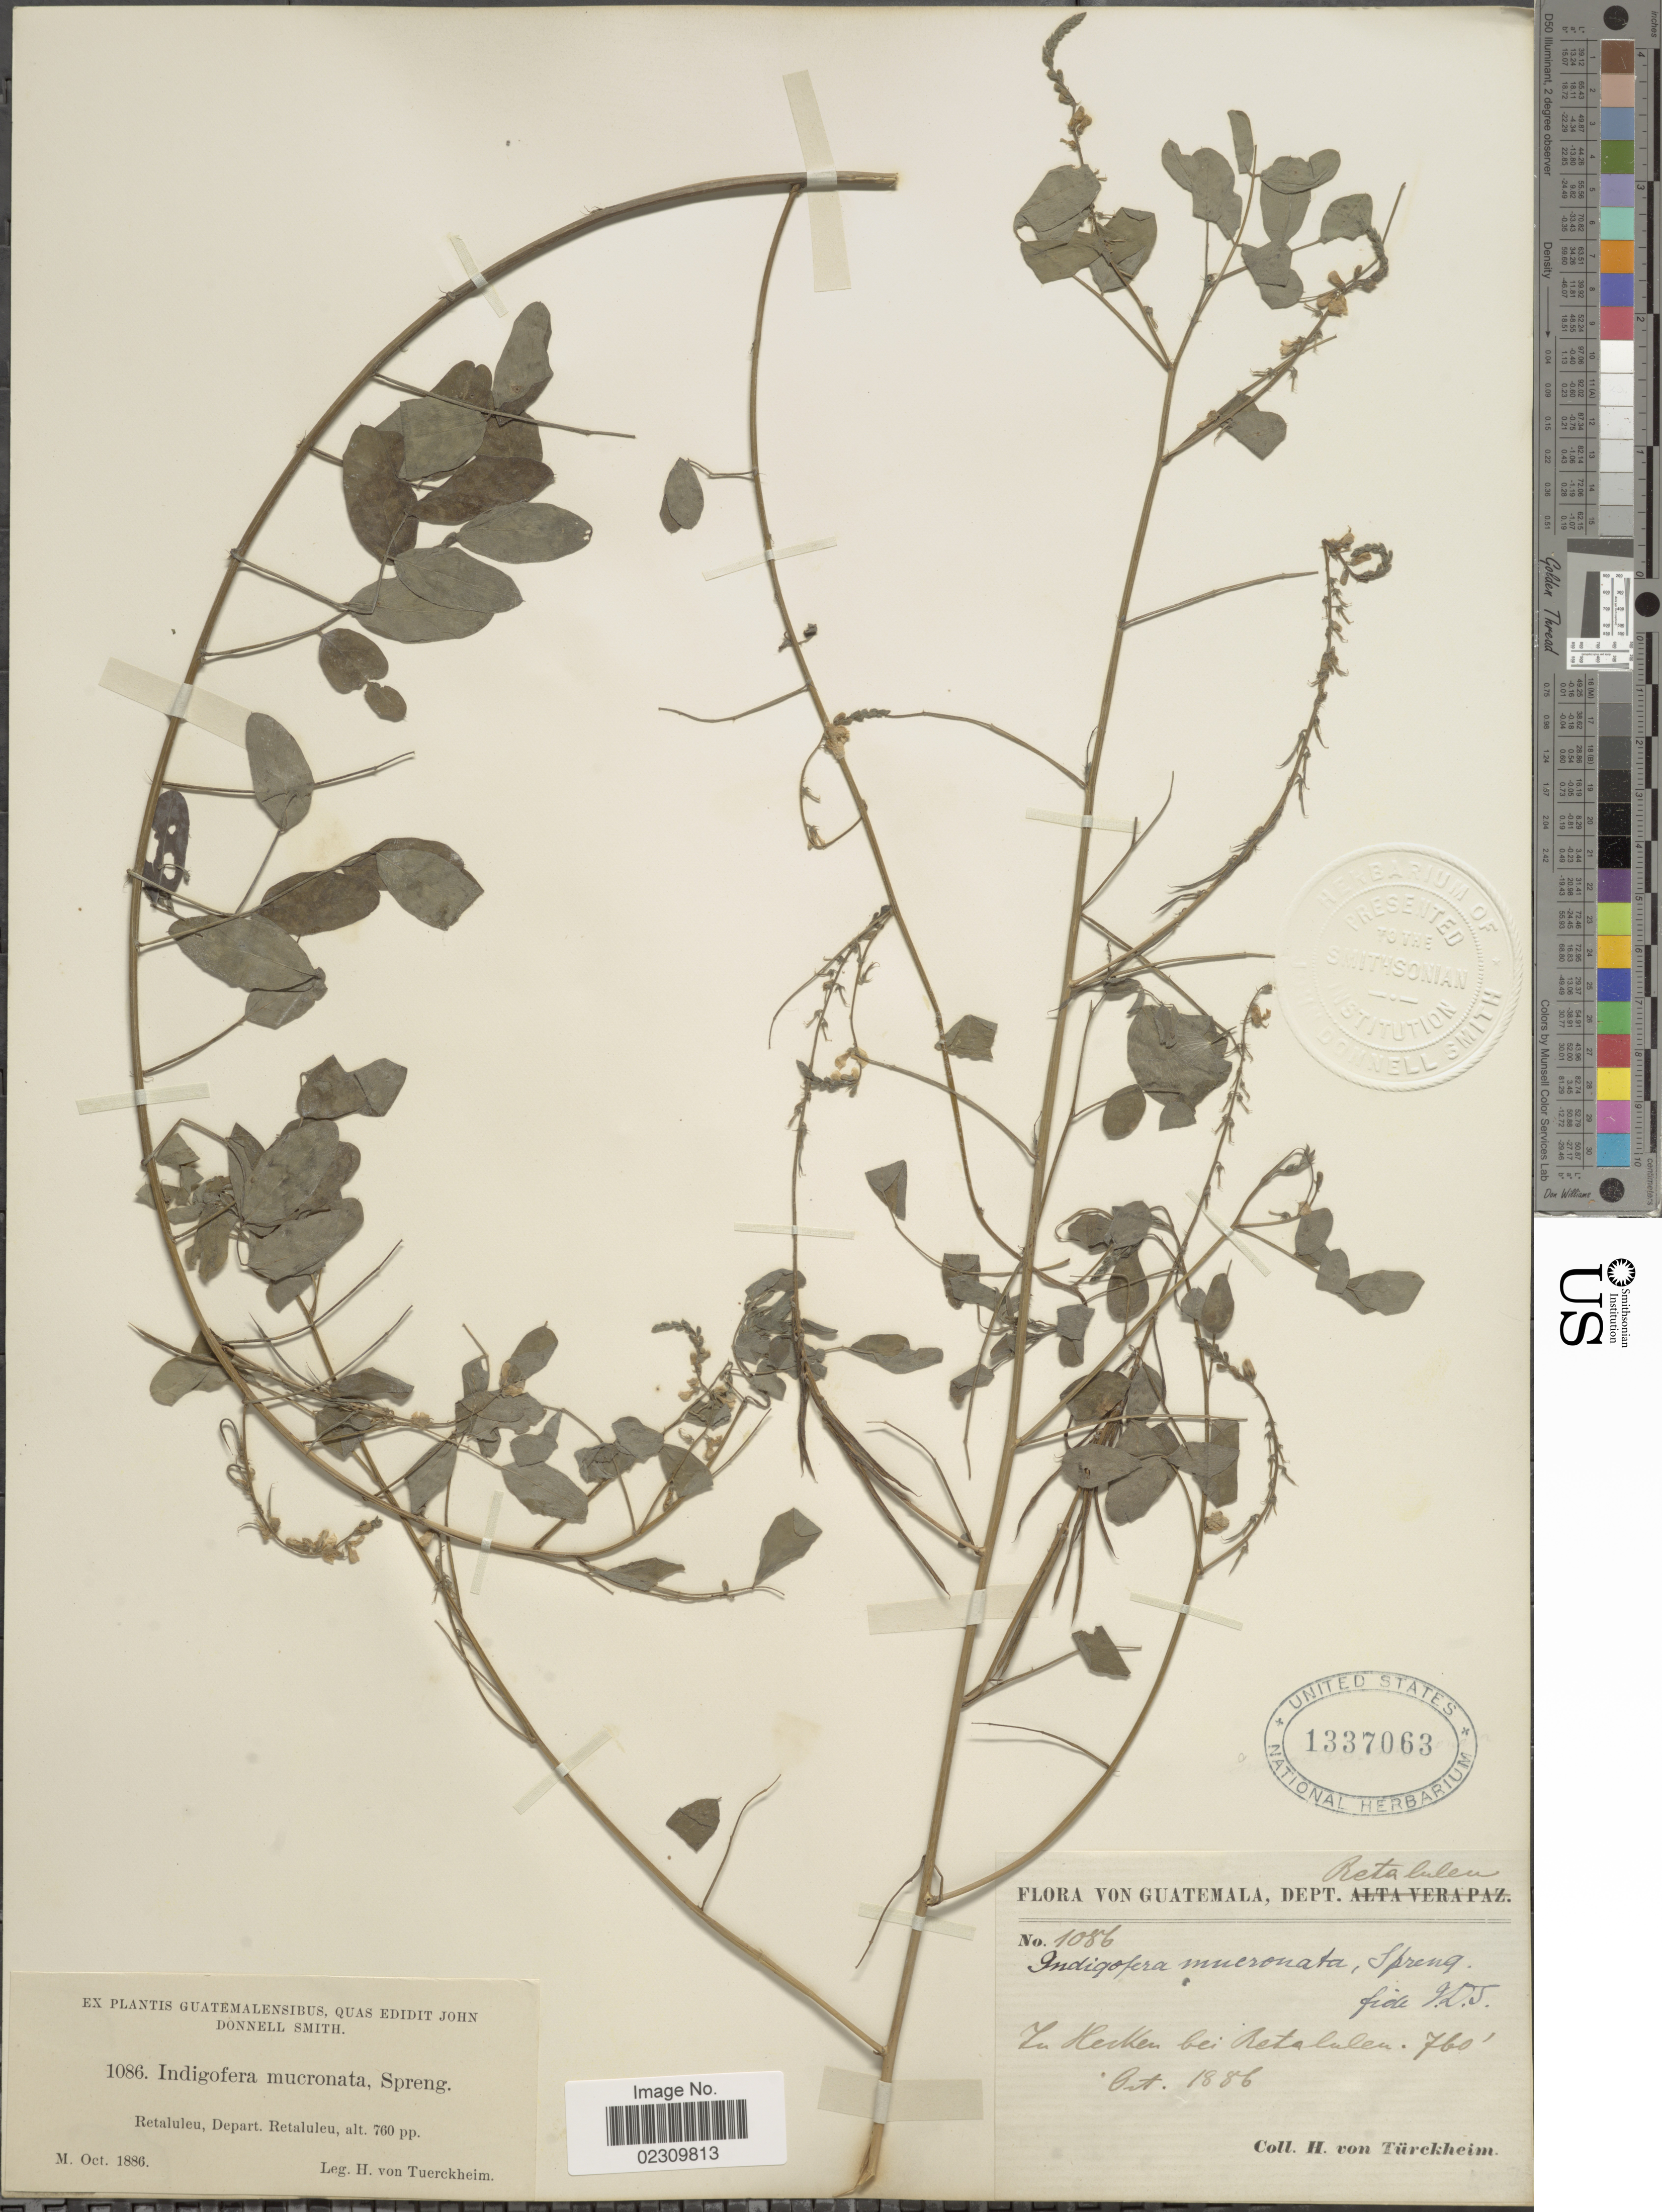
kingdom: Plantae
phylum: Tracheophyta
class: Magnoliopsida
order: Fabales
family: Fabaceae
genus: Indigofera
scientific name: Indigofera mucronata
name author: Lam.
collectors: H. von Türckheim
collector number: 1086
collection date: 1886-10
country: Guatemala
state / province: Retalhuleu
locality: Retaluleu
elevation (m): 232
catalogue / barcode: US 1337063